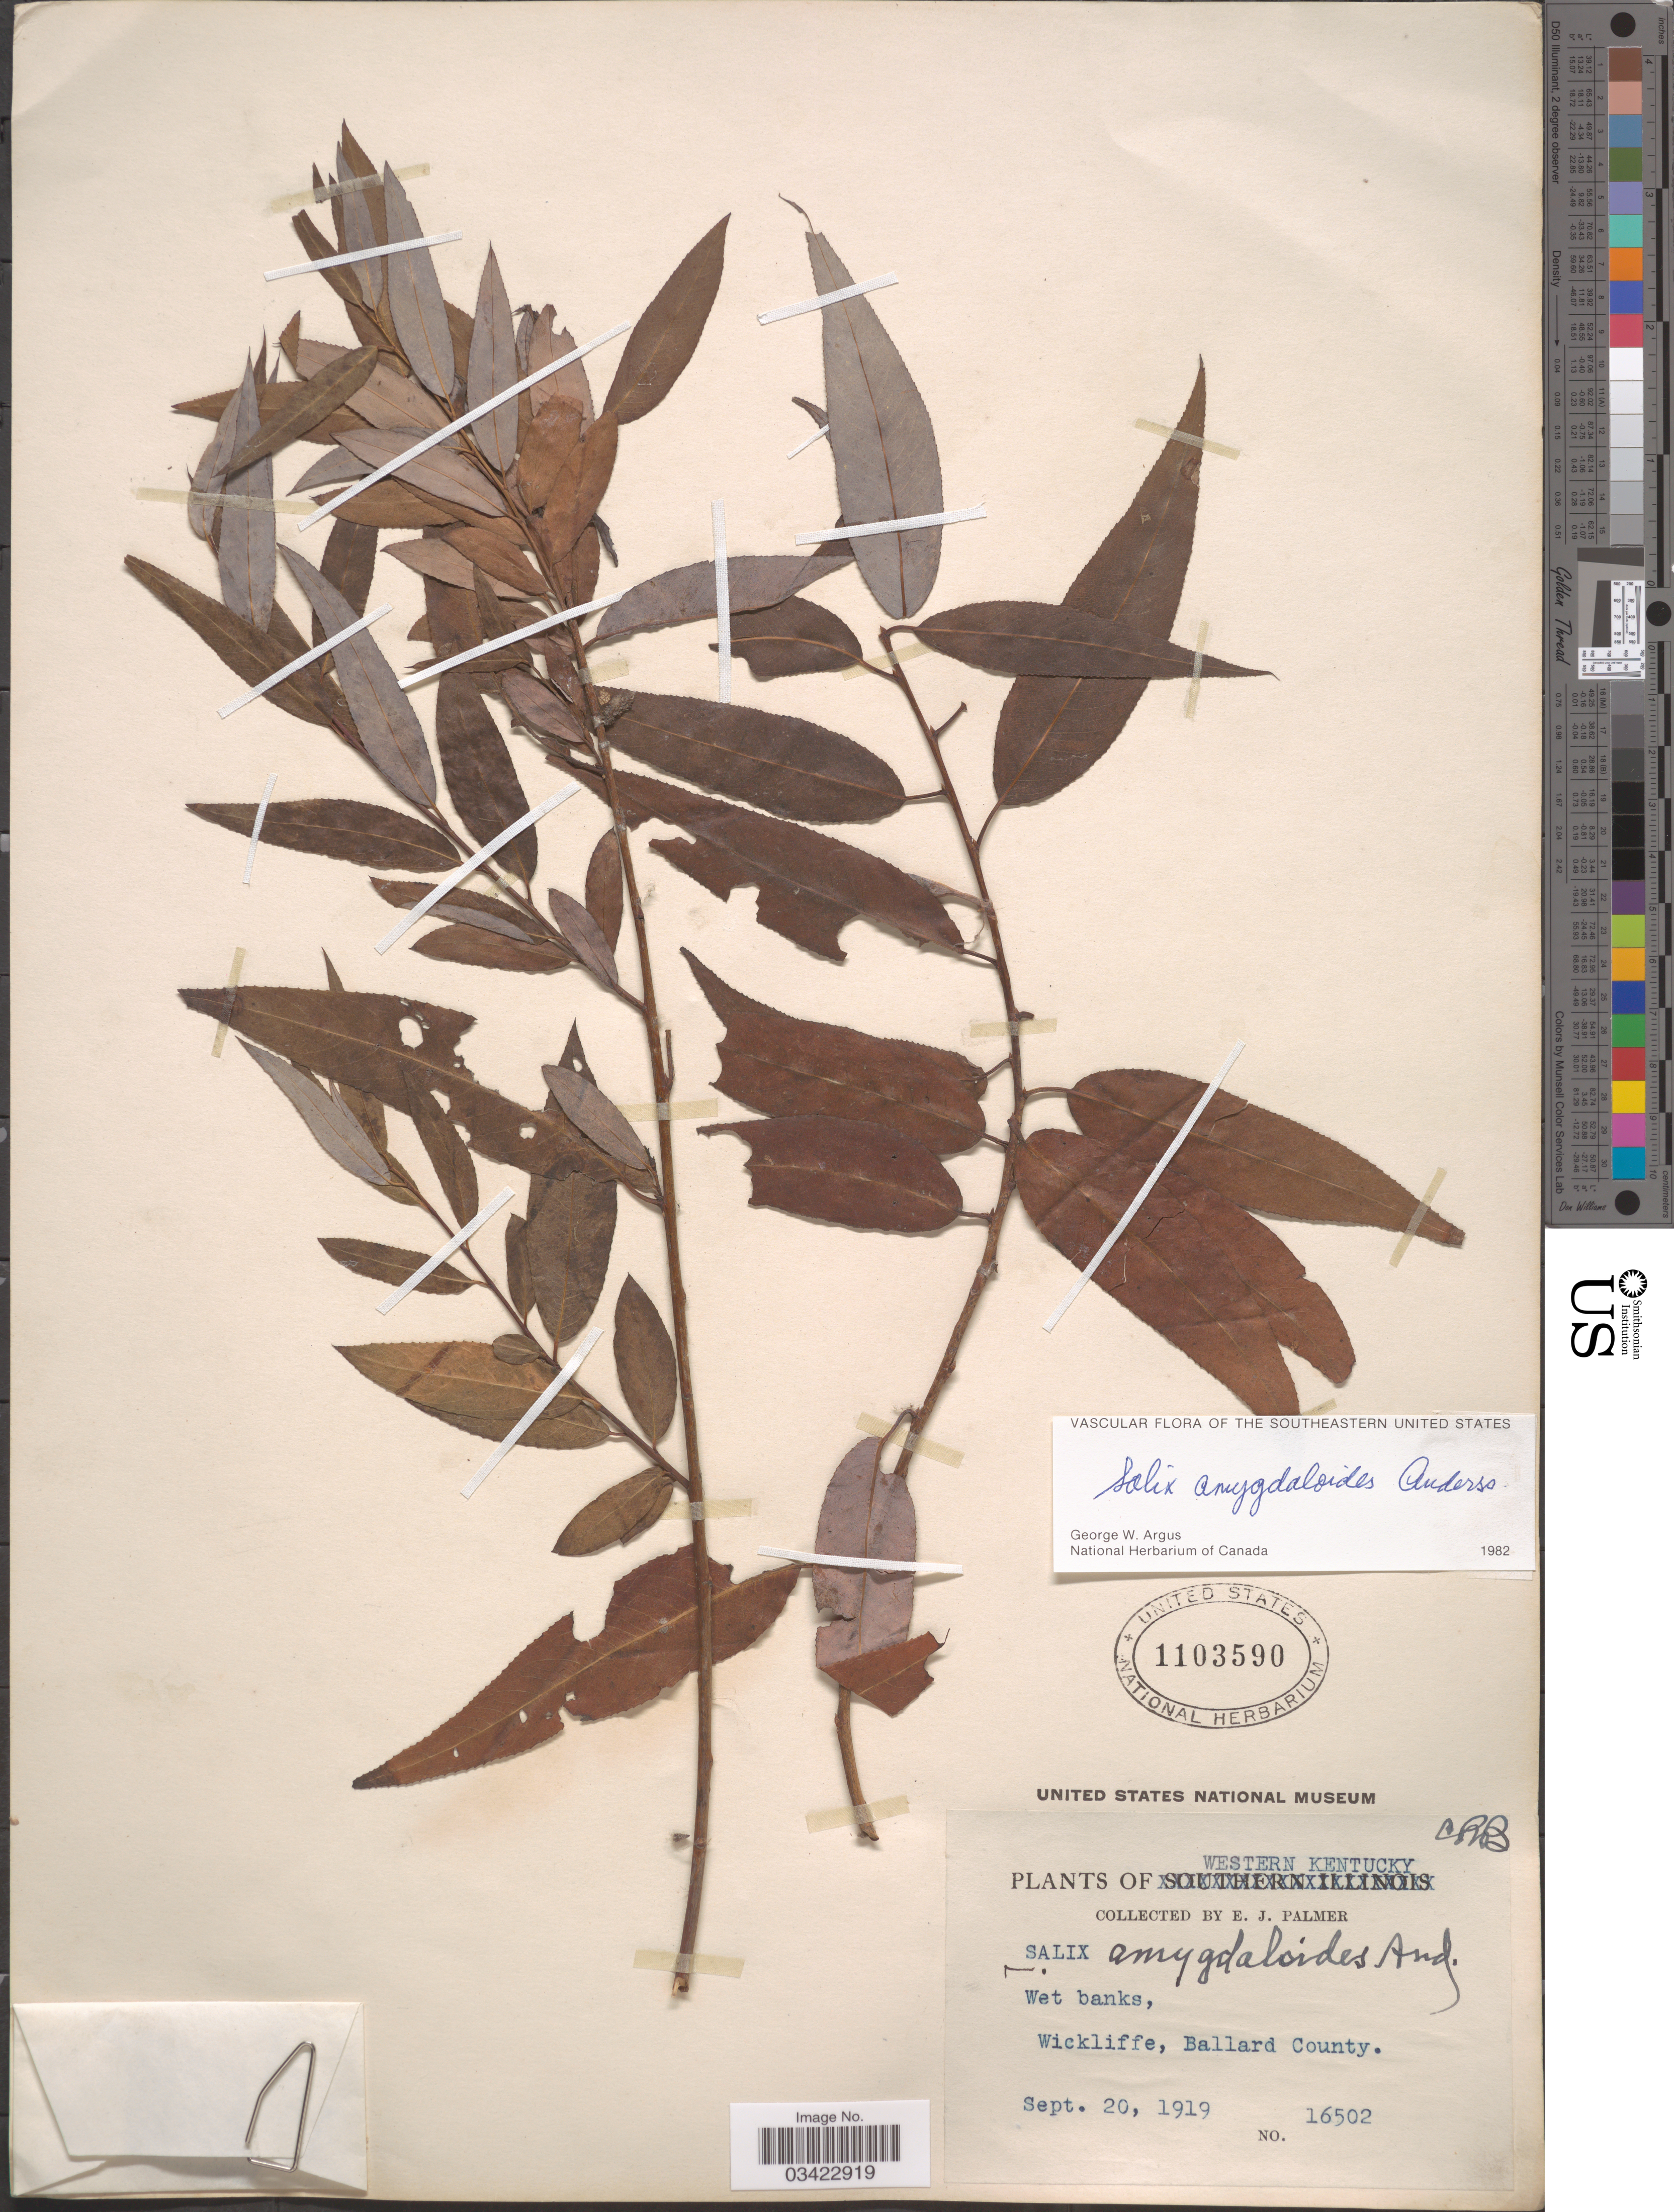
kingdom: Plantae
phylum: Tracheophyta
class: Magnoliopsida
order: Malpighiales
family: Salicaceae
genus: Salix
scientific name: Salix amygdaloides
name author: Andersson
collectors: E. J. Palmer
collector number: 16502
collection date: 1919-09-20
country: United States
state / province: Kentucky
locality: Western Kentucky. Wickliffe, Ballard County.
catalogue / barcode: US 1103590